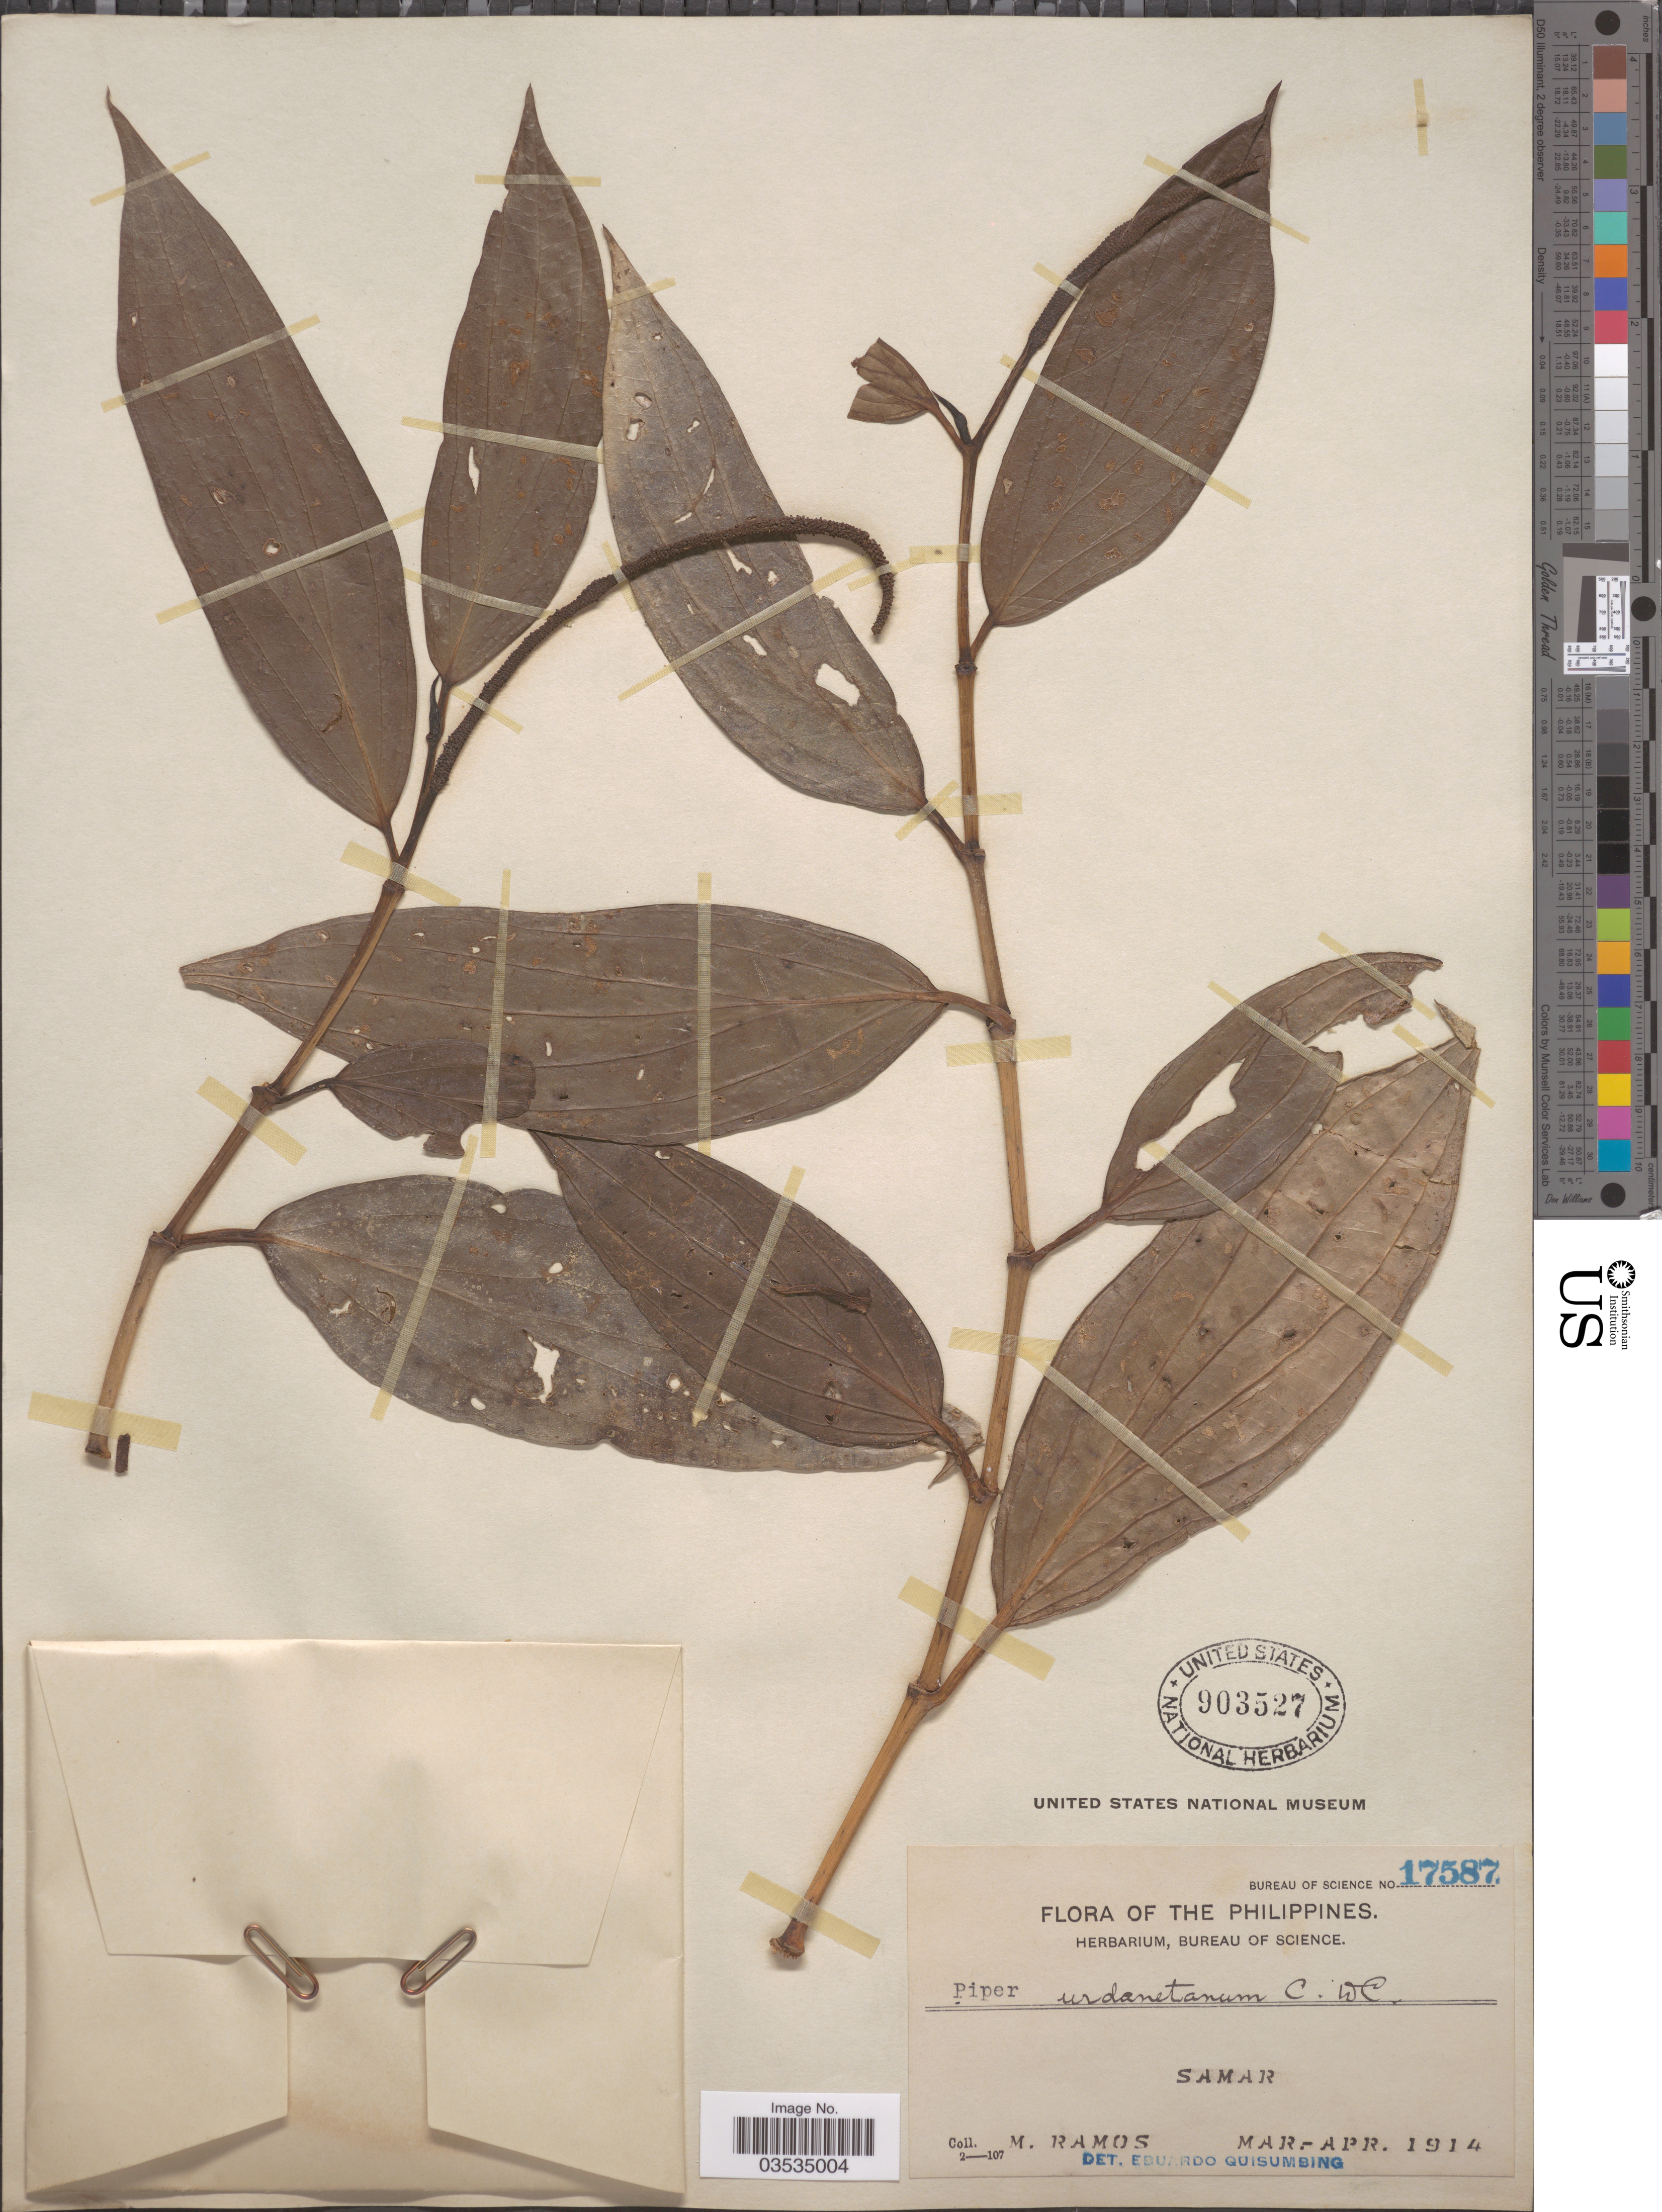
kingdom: Plantae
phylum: Tracheophyta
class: Magnoliopsida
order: Piperales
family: Piperaceae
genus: Piper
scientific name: Piper urdanetanum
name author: C. DC. in Elmer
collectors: M. Ramos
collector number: Bureau of Science 17587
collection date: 1914-03/1914-04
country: Philippines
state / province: Eastern Visayas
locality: Samar.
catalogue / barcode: US 903527